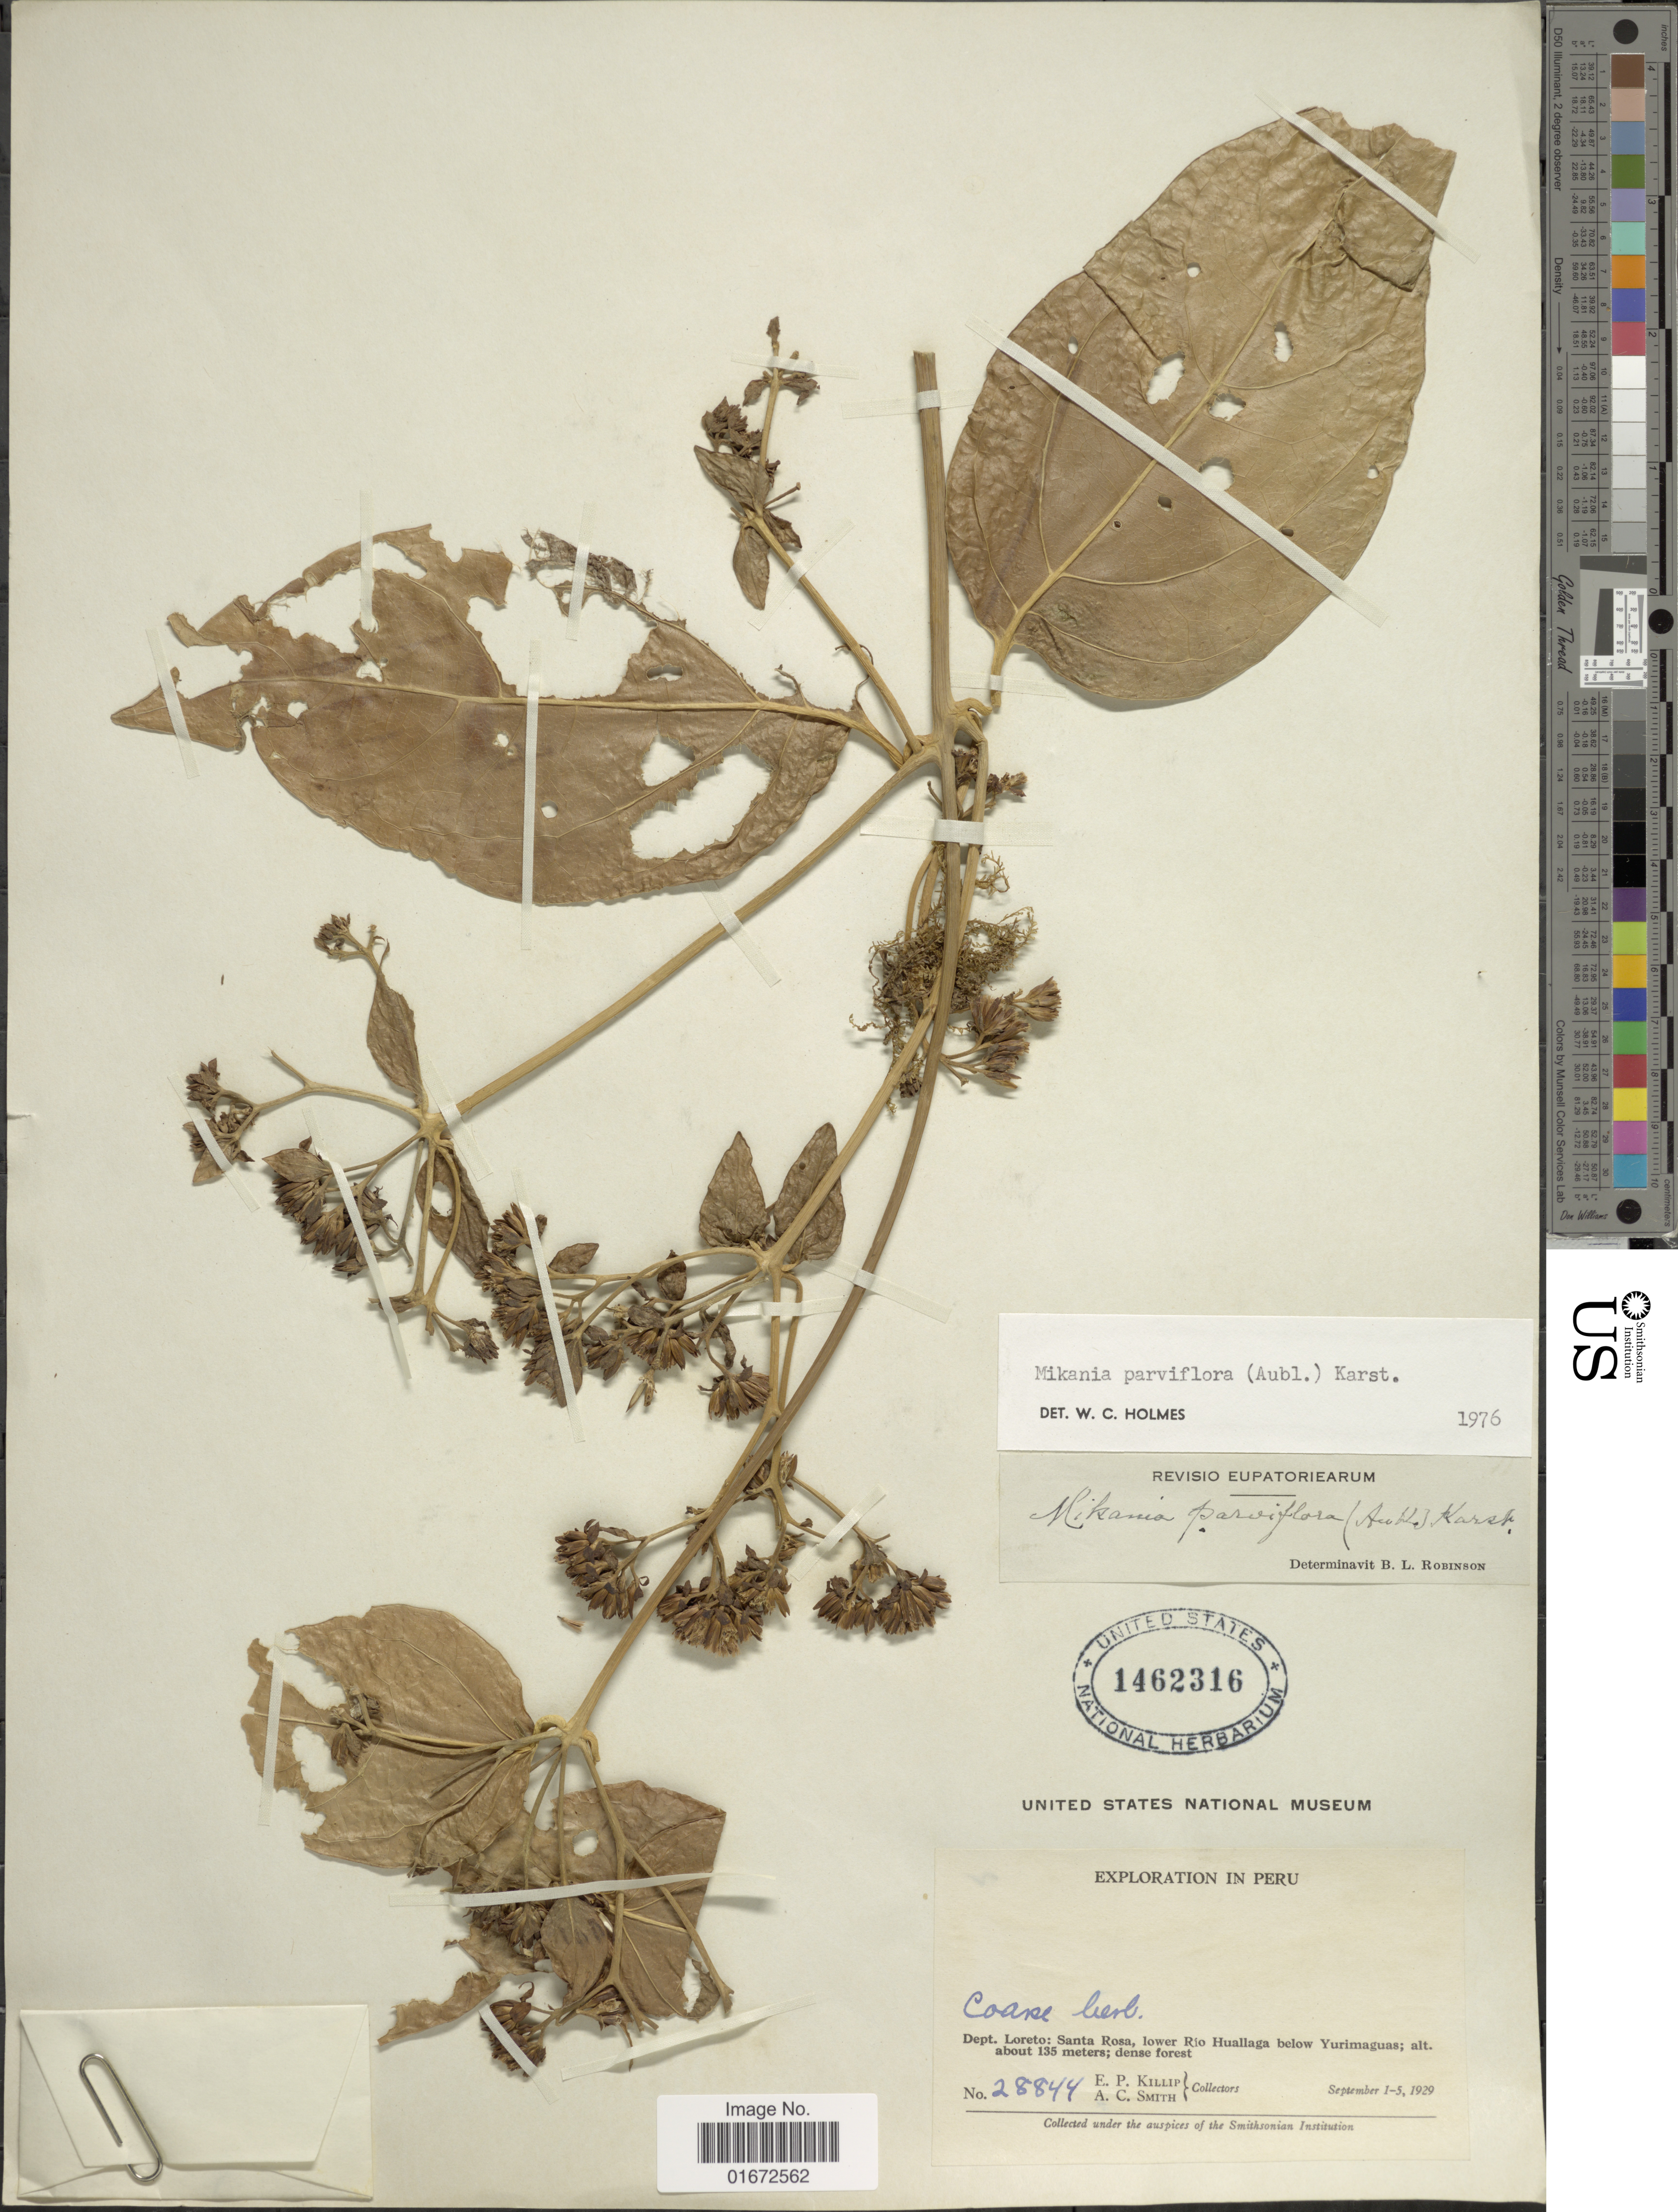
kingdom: Plantae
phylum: Tracheophyta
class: Magnoliopsida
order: Asterales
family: Asteraceae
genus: Mikania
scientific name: Mikania parviflora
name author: (Aubl.) Karst.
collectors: E. P. Killip & A. C. Smith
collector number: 28844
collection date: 1929-09-01/1929-09-05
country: Peru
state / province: Loreto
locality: Dept. Loreto: Santa Rosa, lower Rio Huallaga below Yurimaguas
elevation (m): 135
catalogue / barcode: US 1462316